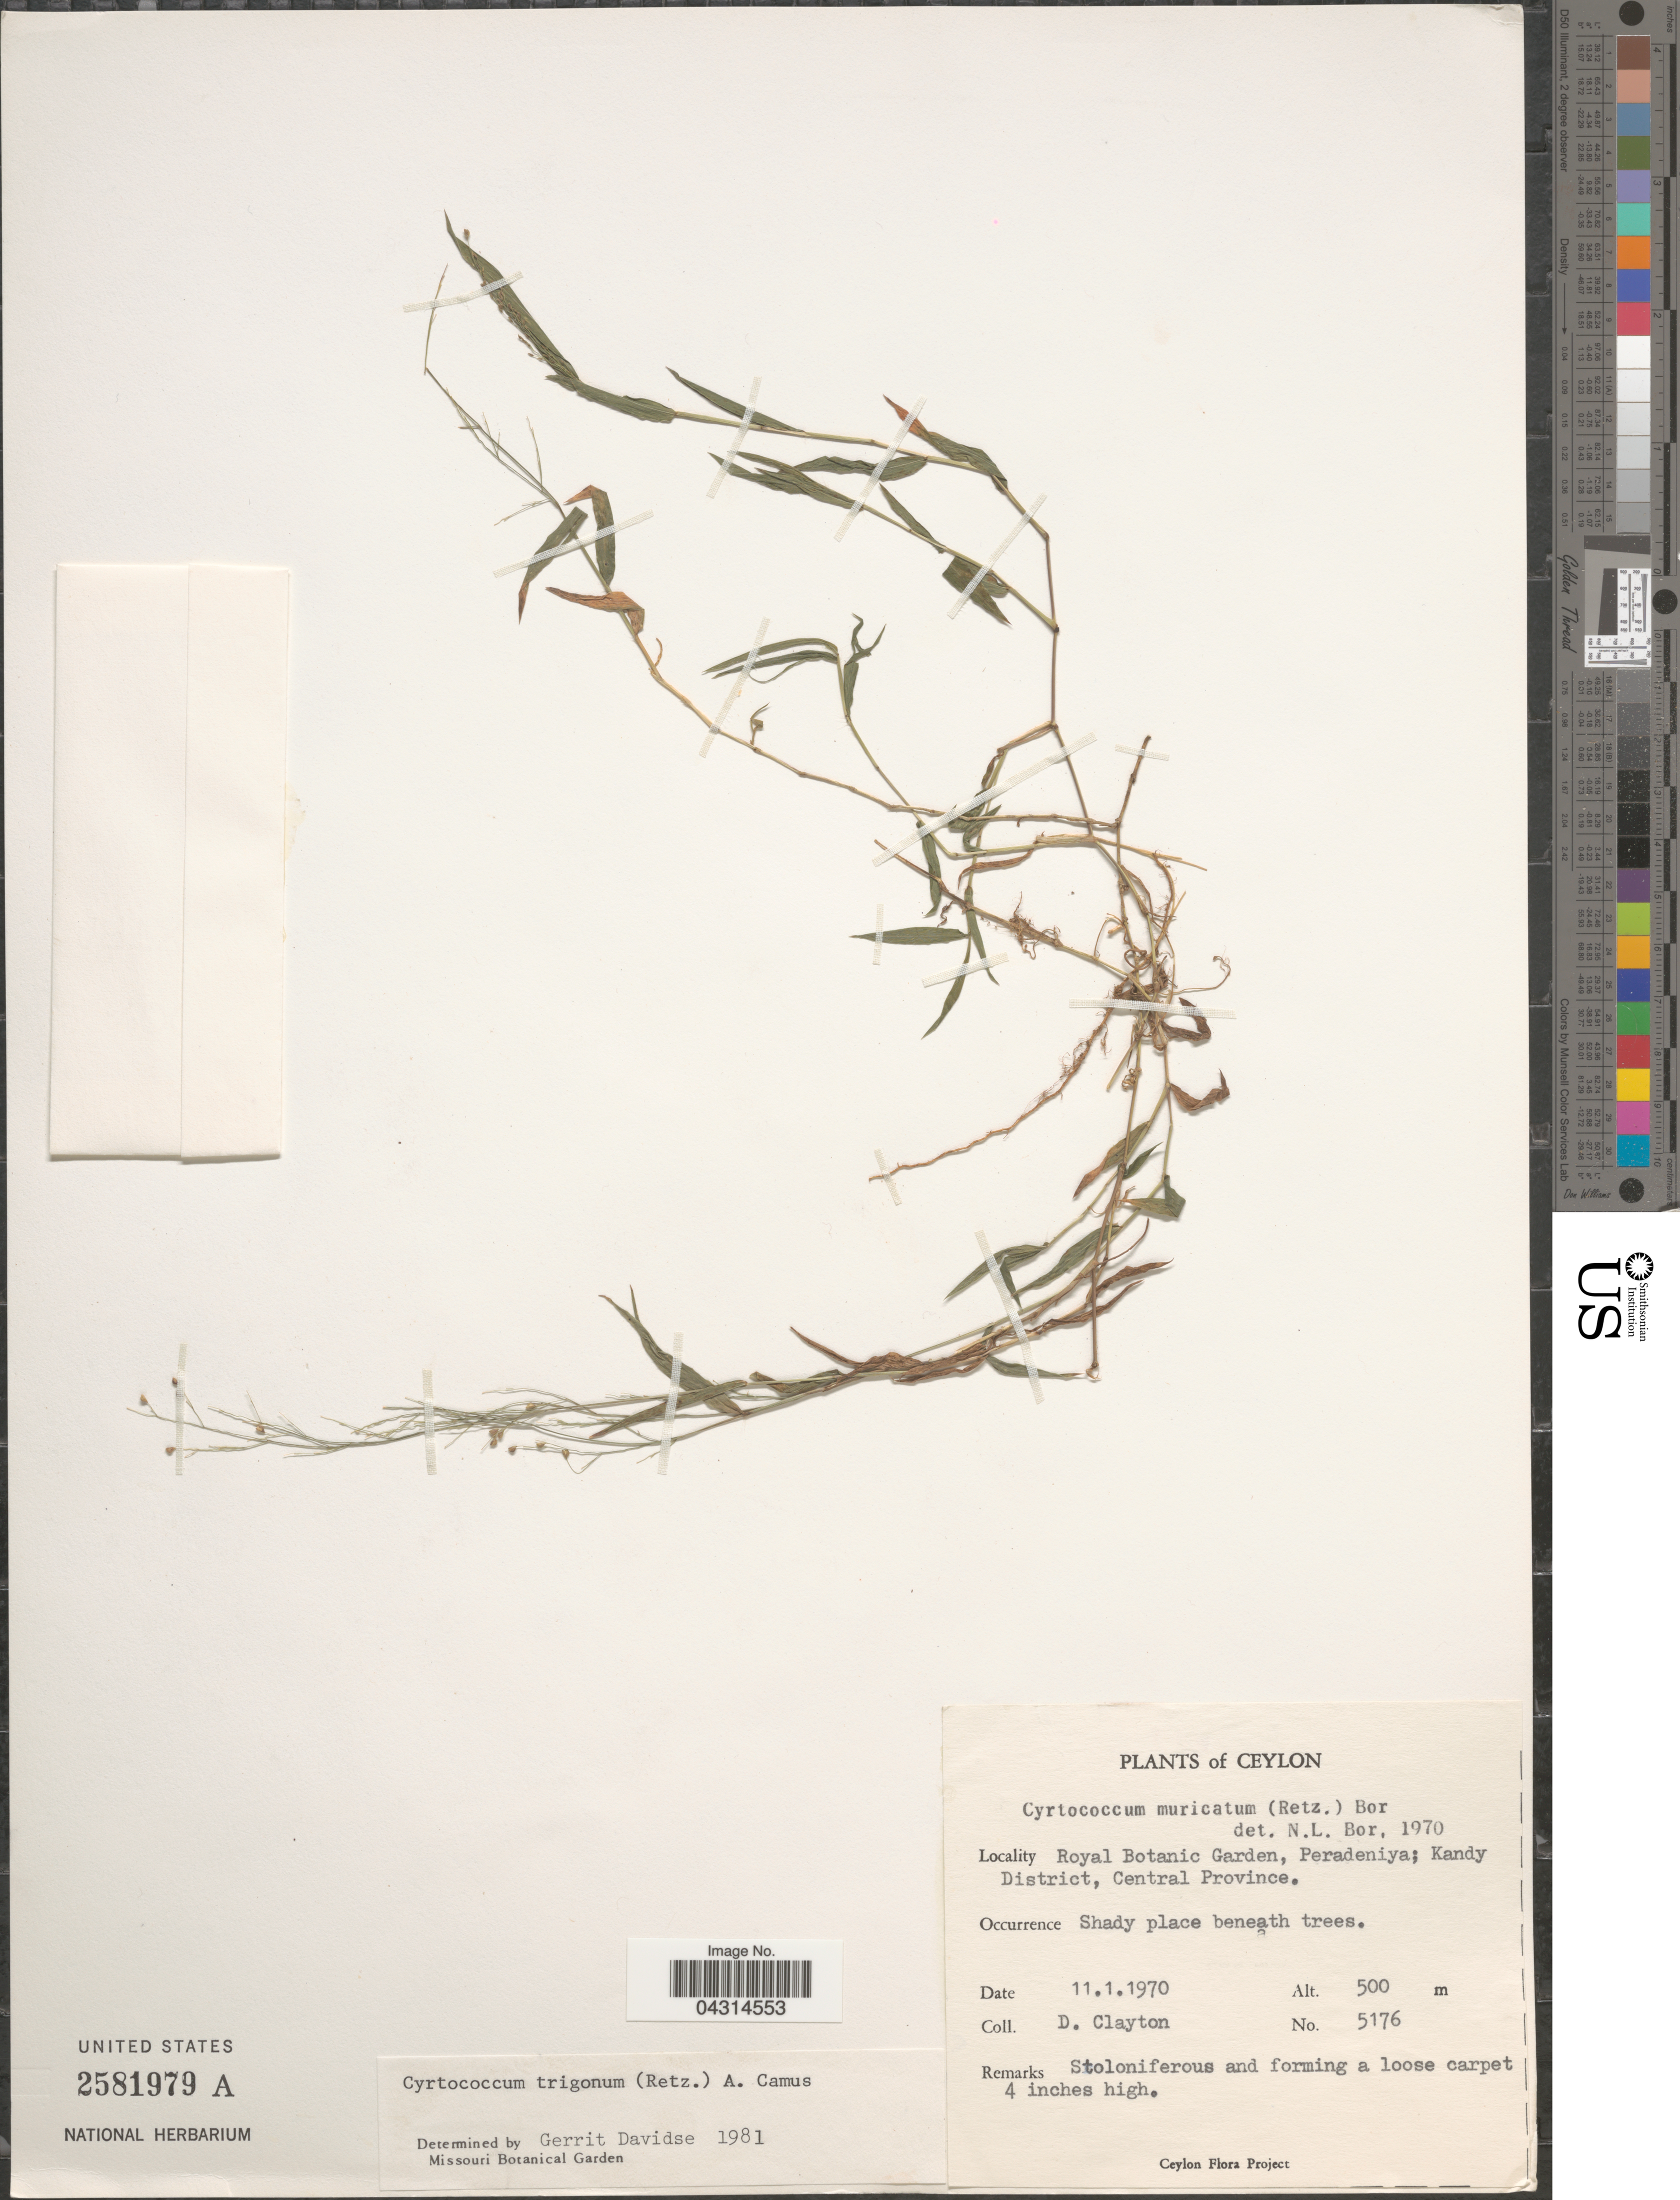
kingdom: Plantae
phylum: Tracheophyta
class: Liliopsida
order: Poales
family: Poaceae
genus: Cyrtococcum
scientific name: Cyrtococcum trigonum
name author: (Retz.) A. Camus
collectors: D. Clayton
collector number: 5176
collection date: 1970-01-11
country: Sri Lanka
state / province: Central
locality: Ceylon. Royal Botanic Garden, Peradeniya; Kandy District.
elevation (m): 500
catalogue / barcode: US 2581979A